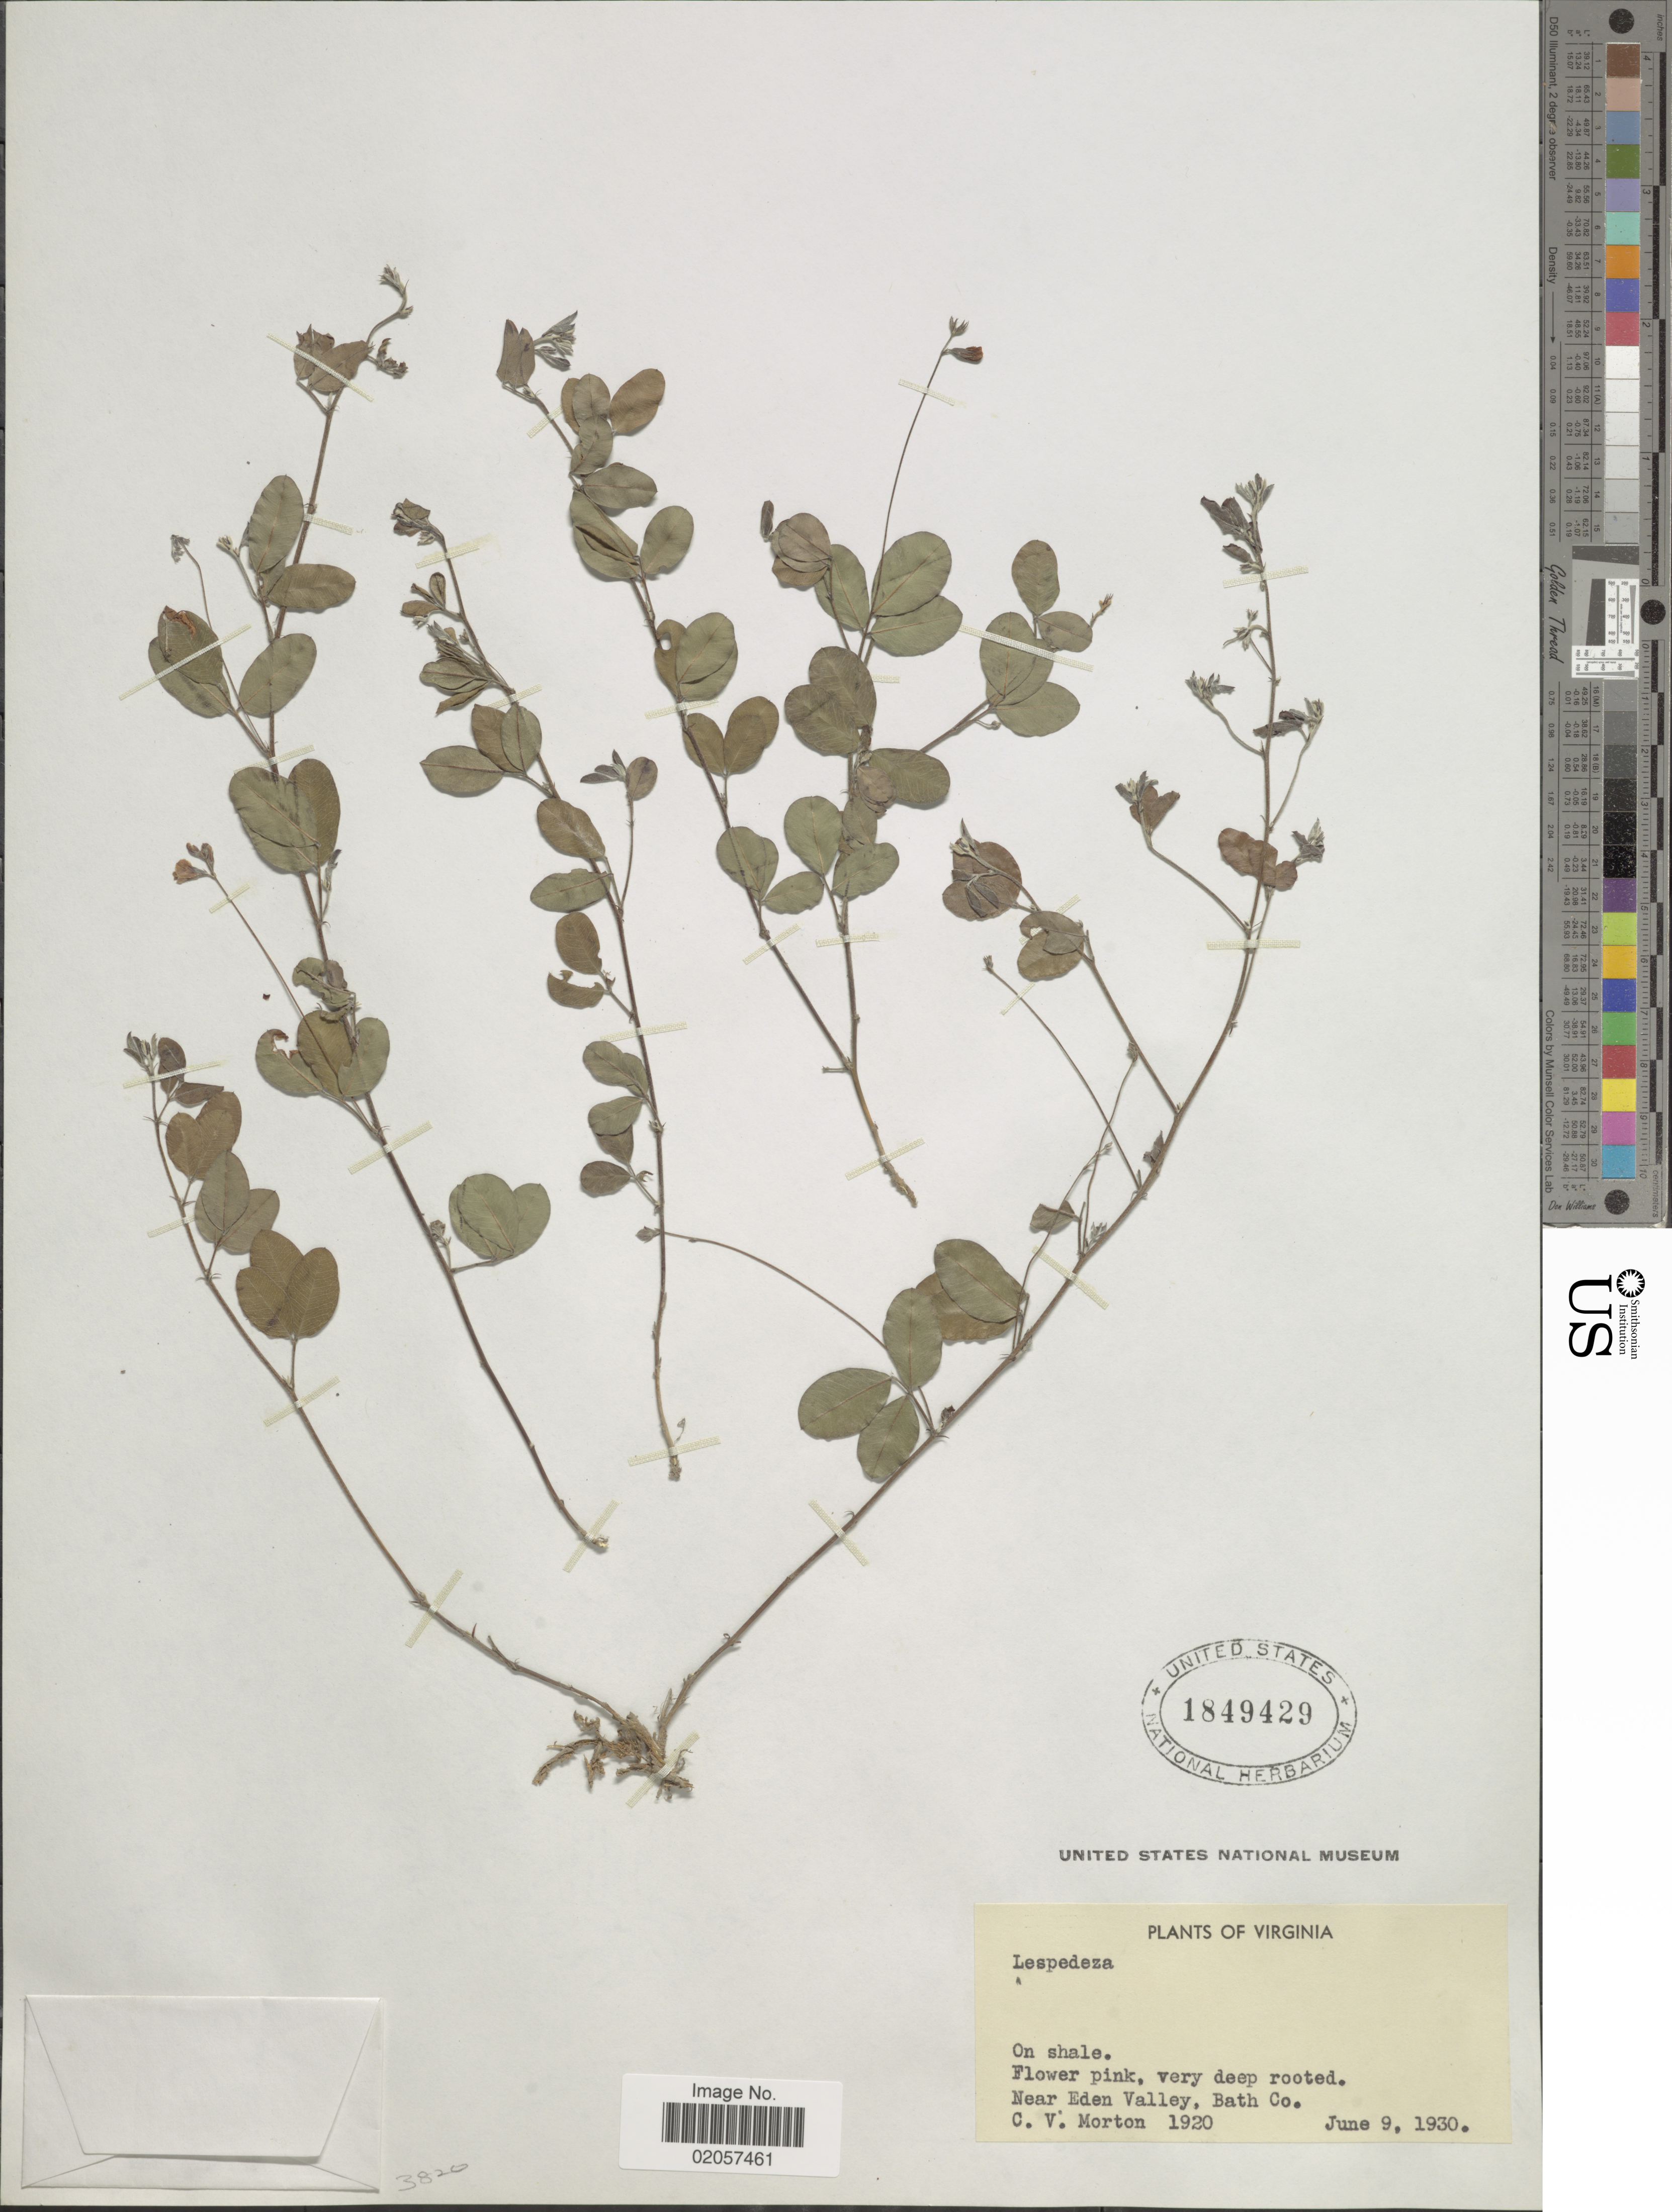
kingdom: Plantae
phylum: Tracheophyta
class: Magnoliopsida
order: Fabales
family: Fabaceae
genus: Lespedeza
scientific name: Lespedeza sp.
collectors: C. V. Morton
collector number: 1920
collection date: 1930-06-09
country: United States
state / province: Virginia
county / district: Bath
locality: Virginia. On shale. Near Eden Valley, Bath Co.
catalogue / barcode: US 1849429